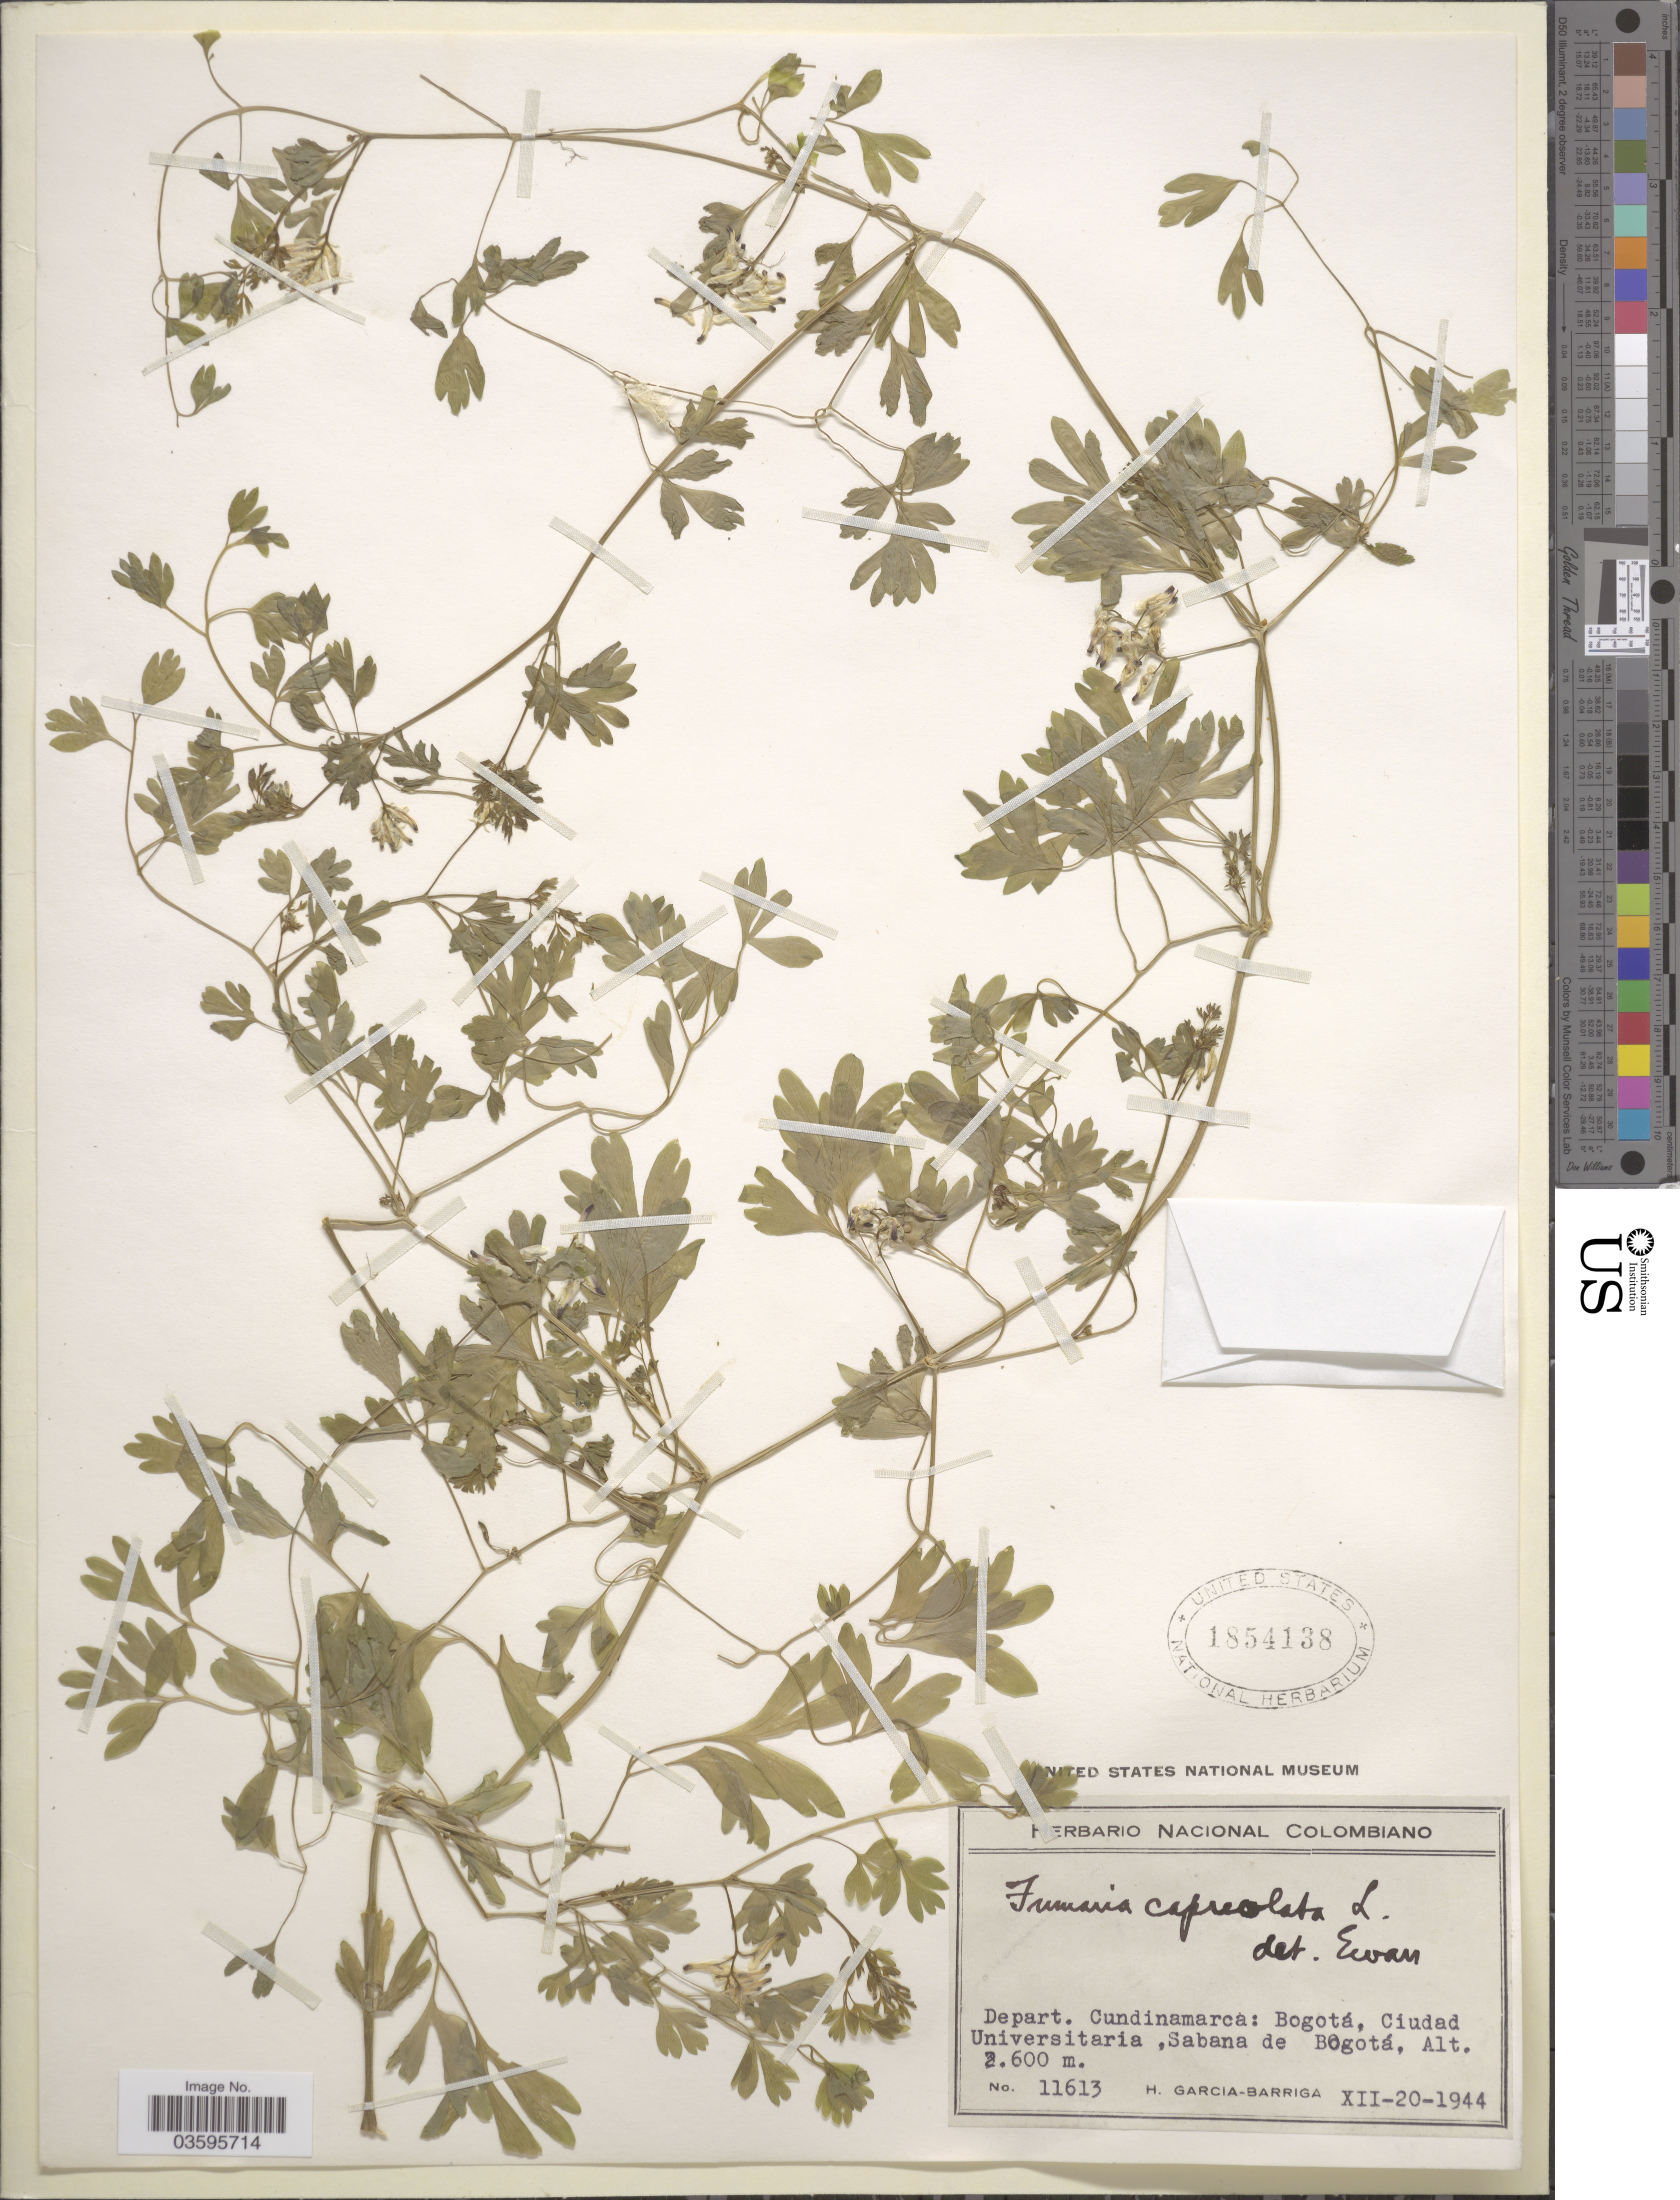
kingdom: Plantae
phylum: Tracheophyta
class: Magnoliopsida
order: Ranunculales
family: Papaveraceae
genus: Fumaria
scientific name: Fumaria capreolata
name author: L.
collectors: H. García Barriga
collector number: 11613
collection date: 1944-12-20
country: Colombia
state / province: Cundinamarca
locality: Depart. Cundinamarca: Bogotá, Ciudad Universitaria, Sabana de Bogotá.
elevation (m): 2600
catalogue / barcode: US 1854138